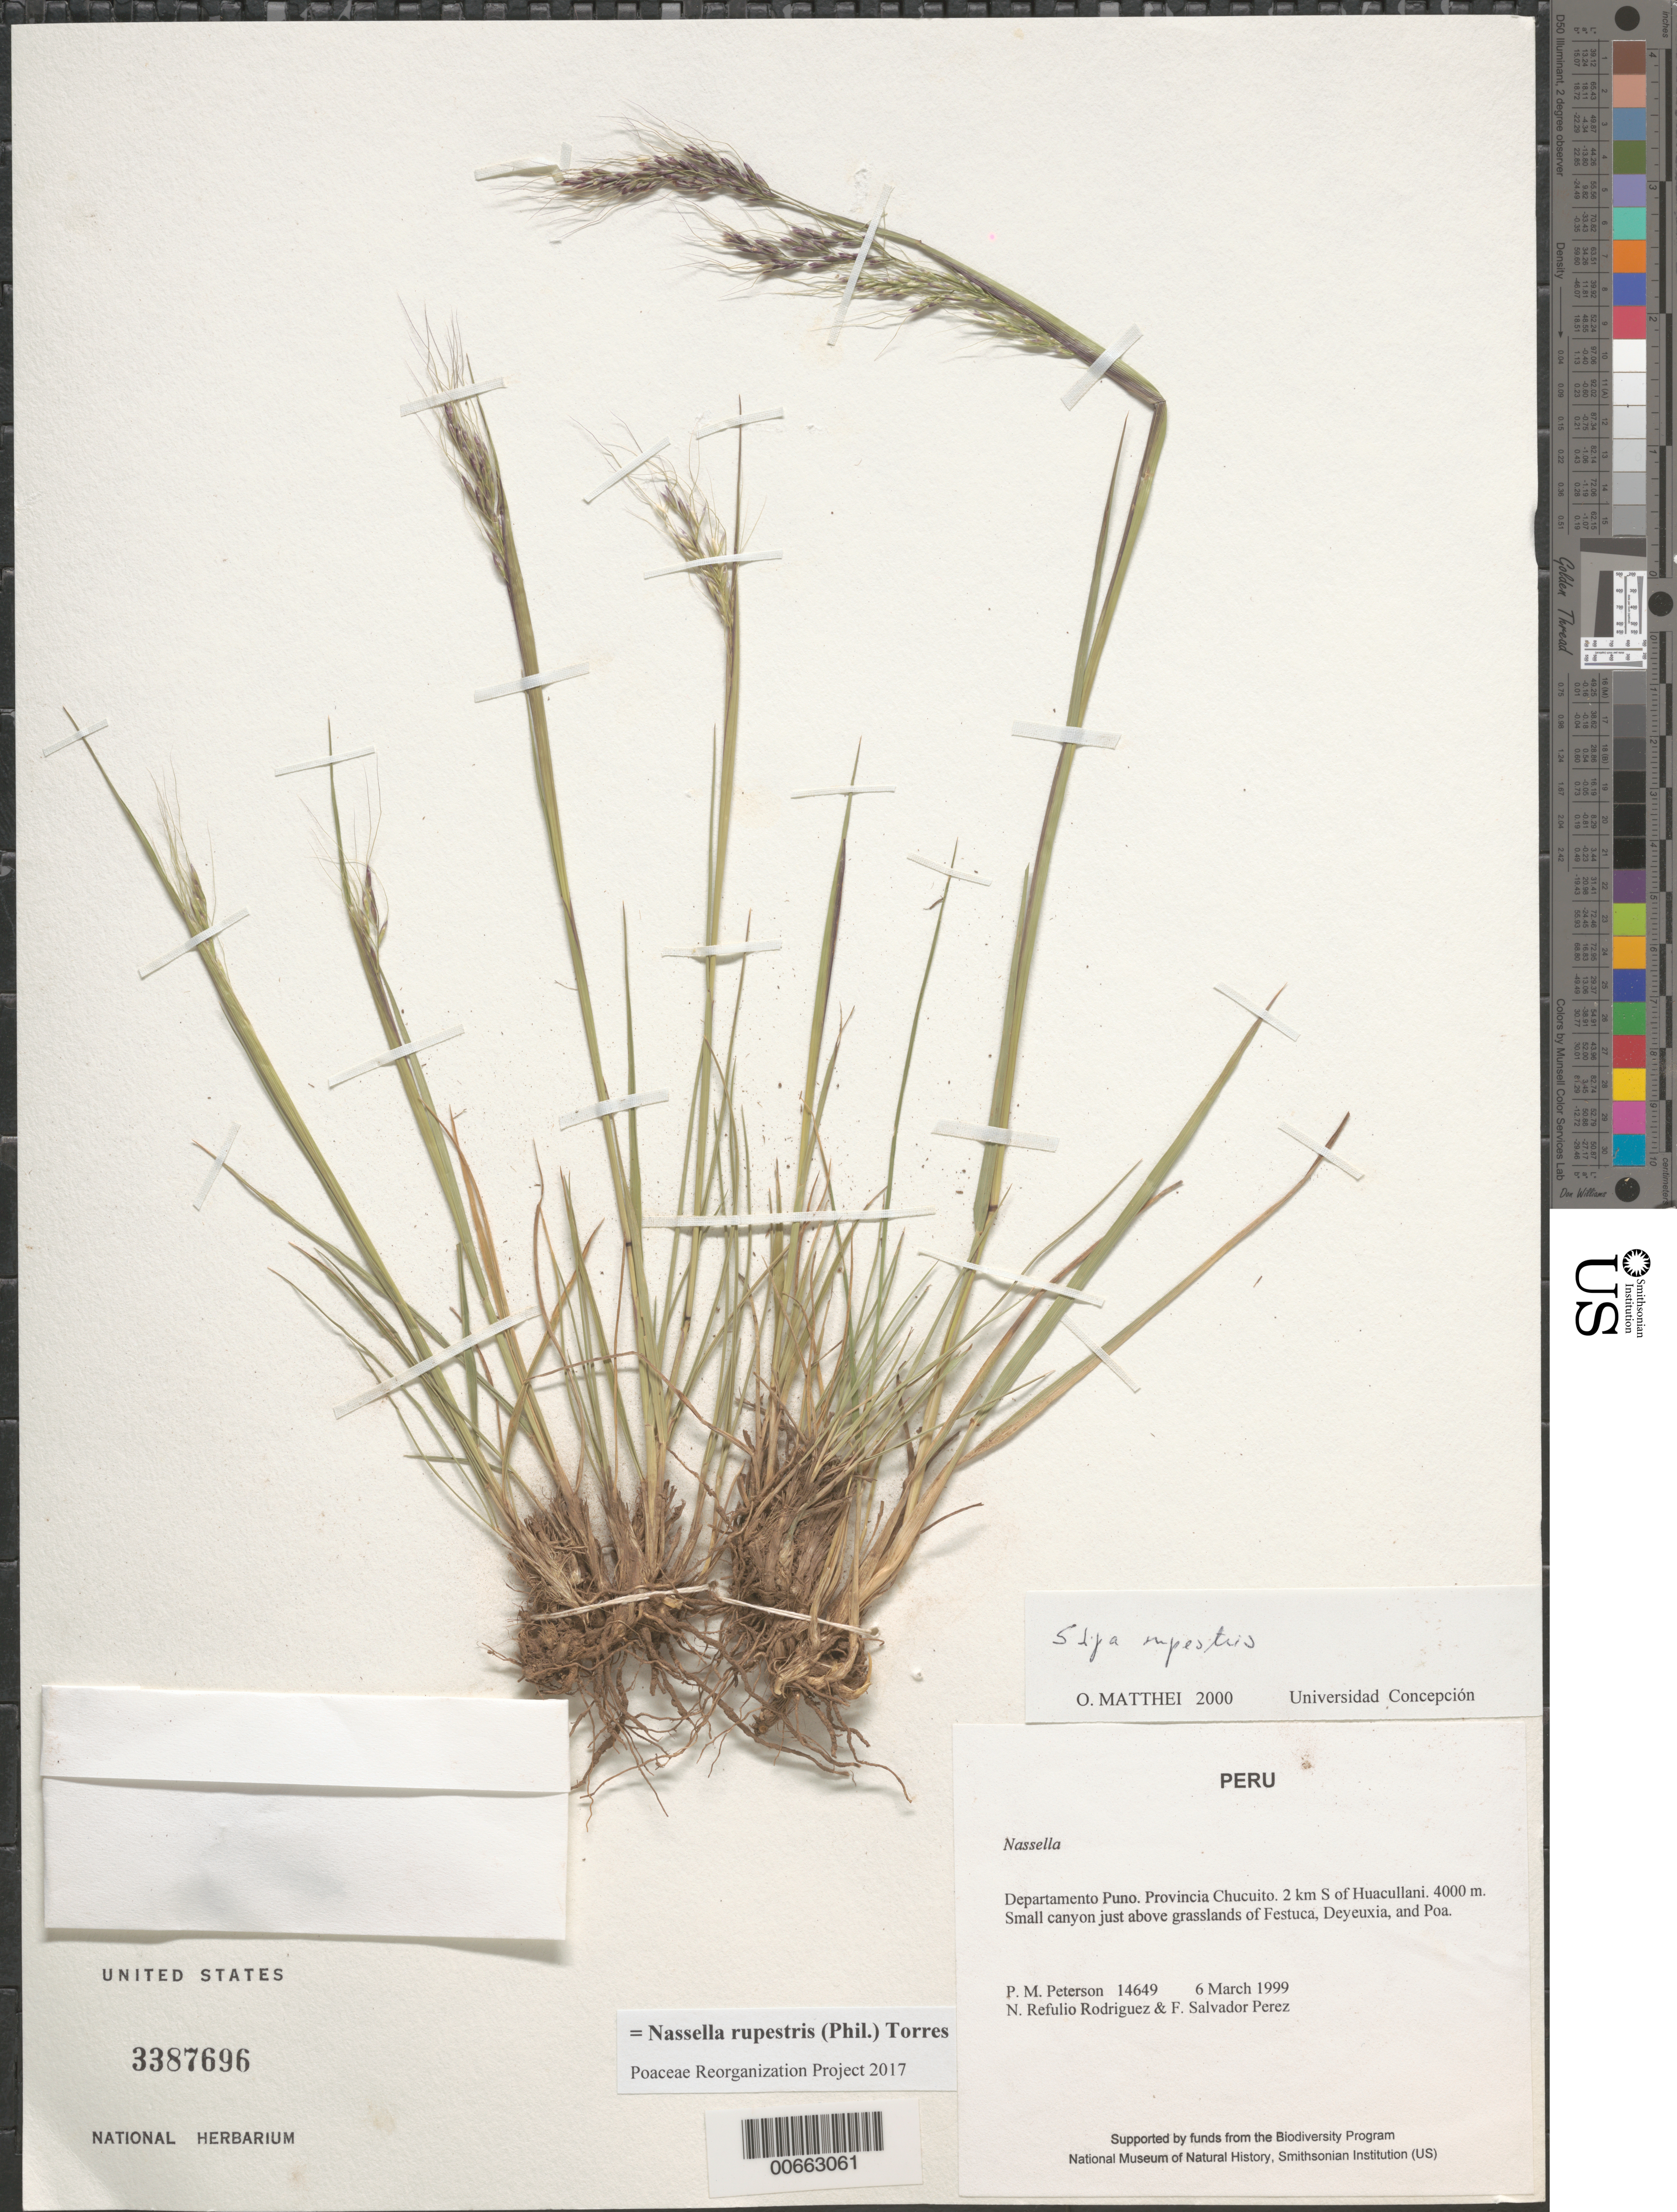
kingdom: Plantae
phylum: Tracheophyta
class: Liliopsida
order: Poales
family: Poaceae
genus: Nassella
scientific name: Nassella rupestris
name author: (Phil.) A.M. Torres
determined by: Poaceae Reorganization Project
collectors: P. M. Peterson, N. Refulio-Rodríguez & F. Salvador Perez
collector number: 14649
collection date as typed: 06 Mar 1999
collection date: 1999-03-06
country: Peru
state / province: Puno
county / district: Chucuito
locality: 2 km S of Huacullani.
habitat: Small canyon just above grasslands of Festuca, Deyeuxia and Poa.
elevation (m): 4000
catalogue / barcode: US 3387696